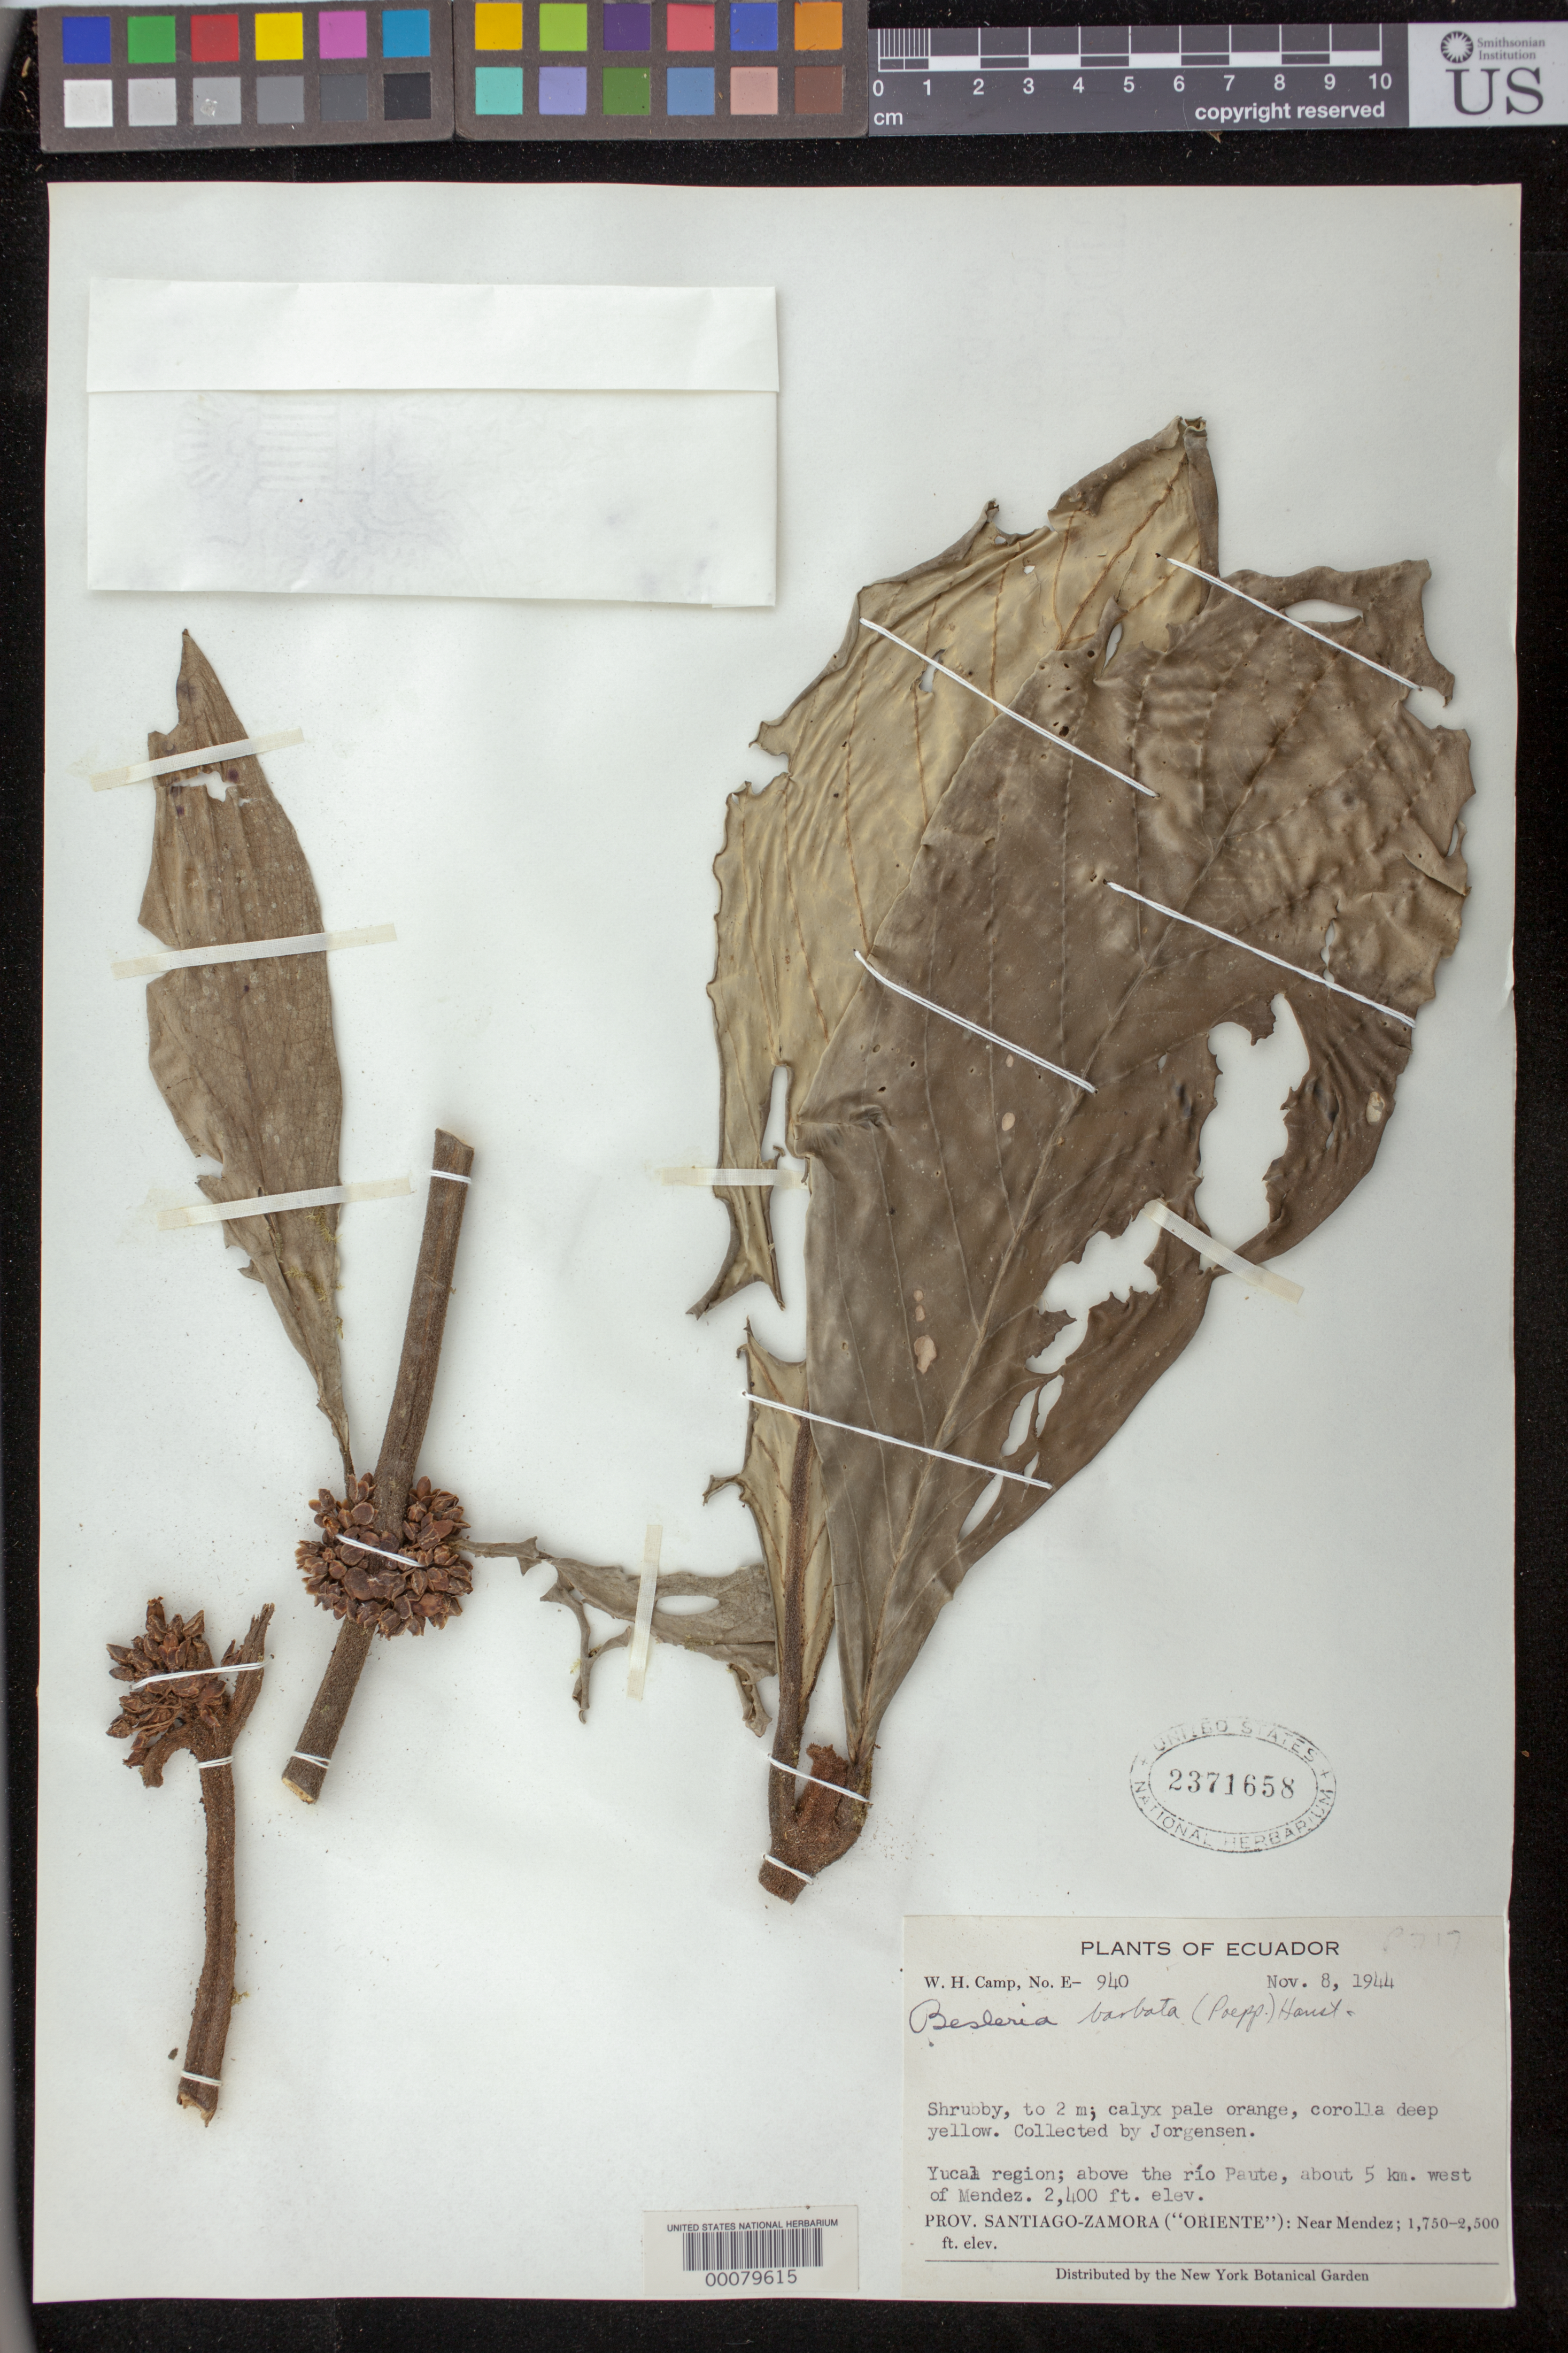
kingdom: Plantae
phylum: Tracheophyta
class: Magnoliopsida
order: Lamiales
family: Gesneriaceae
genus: Besleria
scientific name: Besleria barbata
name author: (Poepp.) Hanst.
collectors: H. Jørgensen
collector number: E- 940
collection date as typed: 08 Nov 1944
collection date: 1944-11-08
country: Ecuador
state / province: Morona-Santiago / Zamora-Chinchipe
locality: ("Oriente"), near Mendez, Yucal region, above the Rio Paute, about 5 km W of Mendez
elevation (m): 732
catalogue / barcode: US 2371658